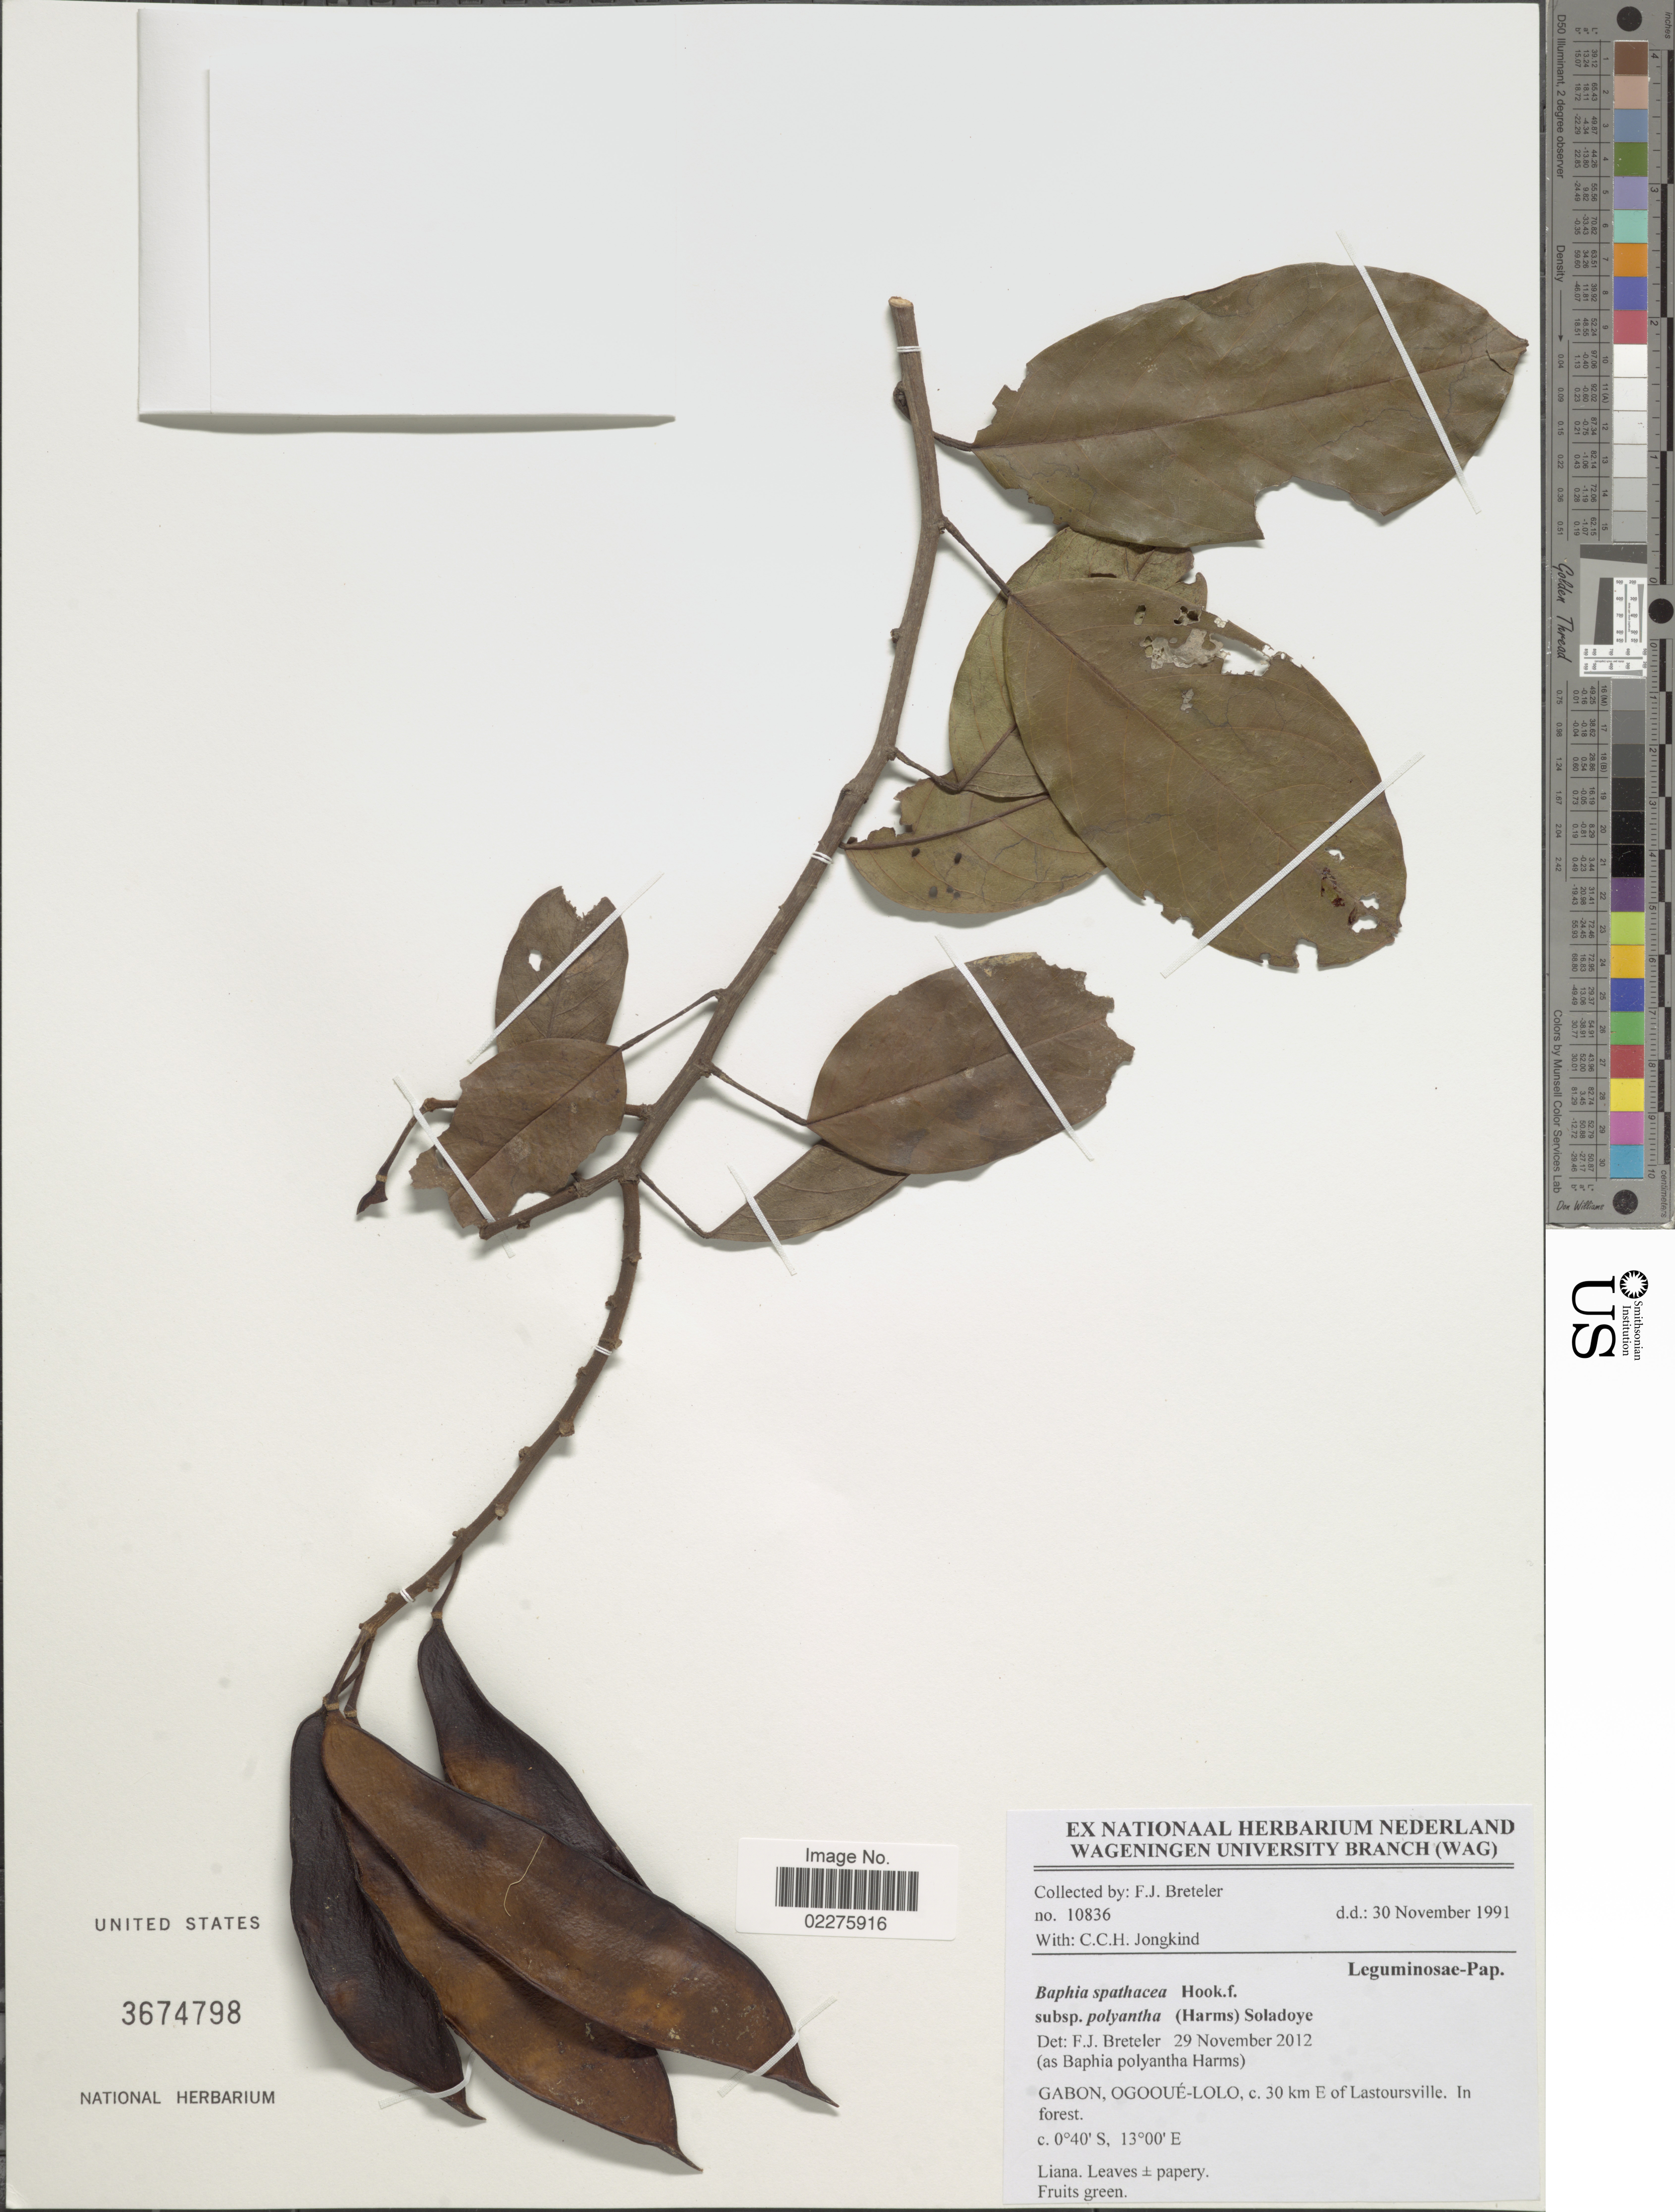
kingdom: Plantae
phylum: Tracheophyta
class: Magnoliopsida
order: Fabales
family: Fabaceae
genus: Baphia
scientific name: Baphia spathacea subsp. polyantha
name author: (Harms) Soladoye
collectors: F. J. Breteler & C. C. Jongkind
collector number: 10836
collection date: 1991-11-30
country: Gabon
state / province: Ogooue-Lolo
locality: C. 30 km E of Lastoursville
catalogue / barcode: US 3674798